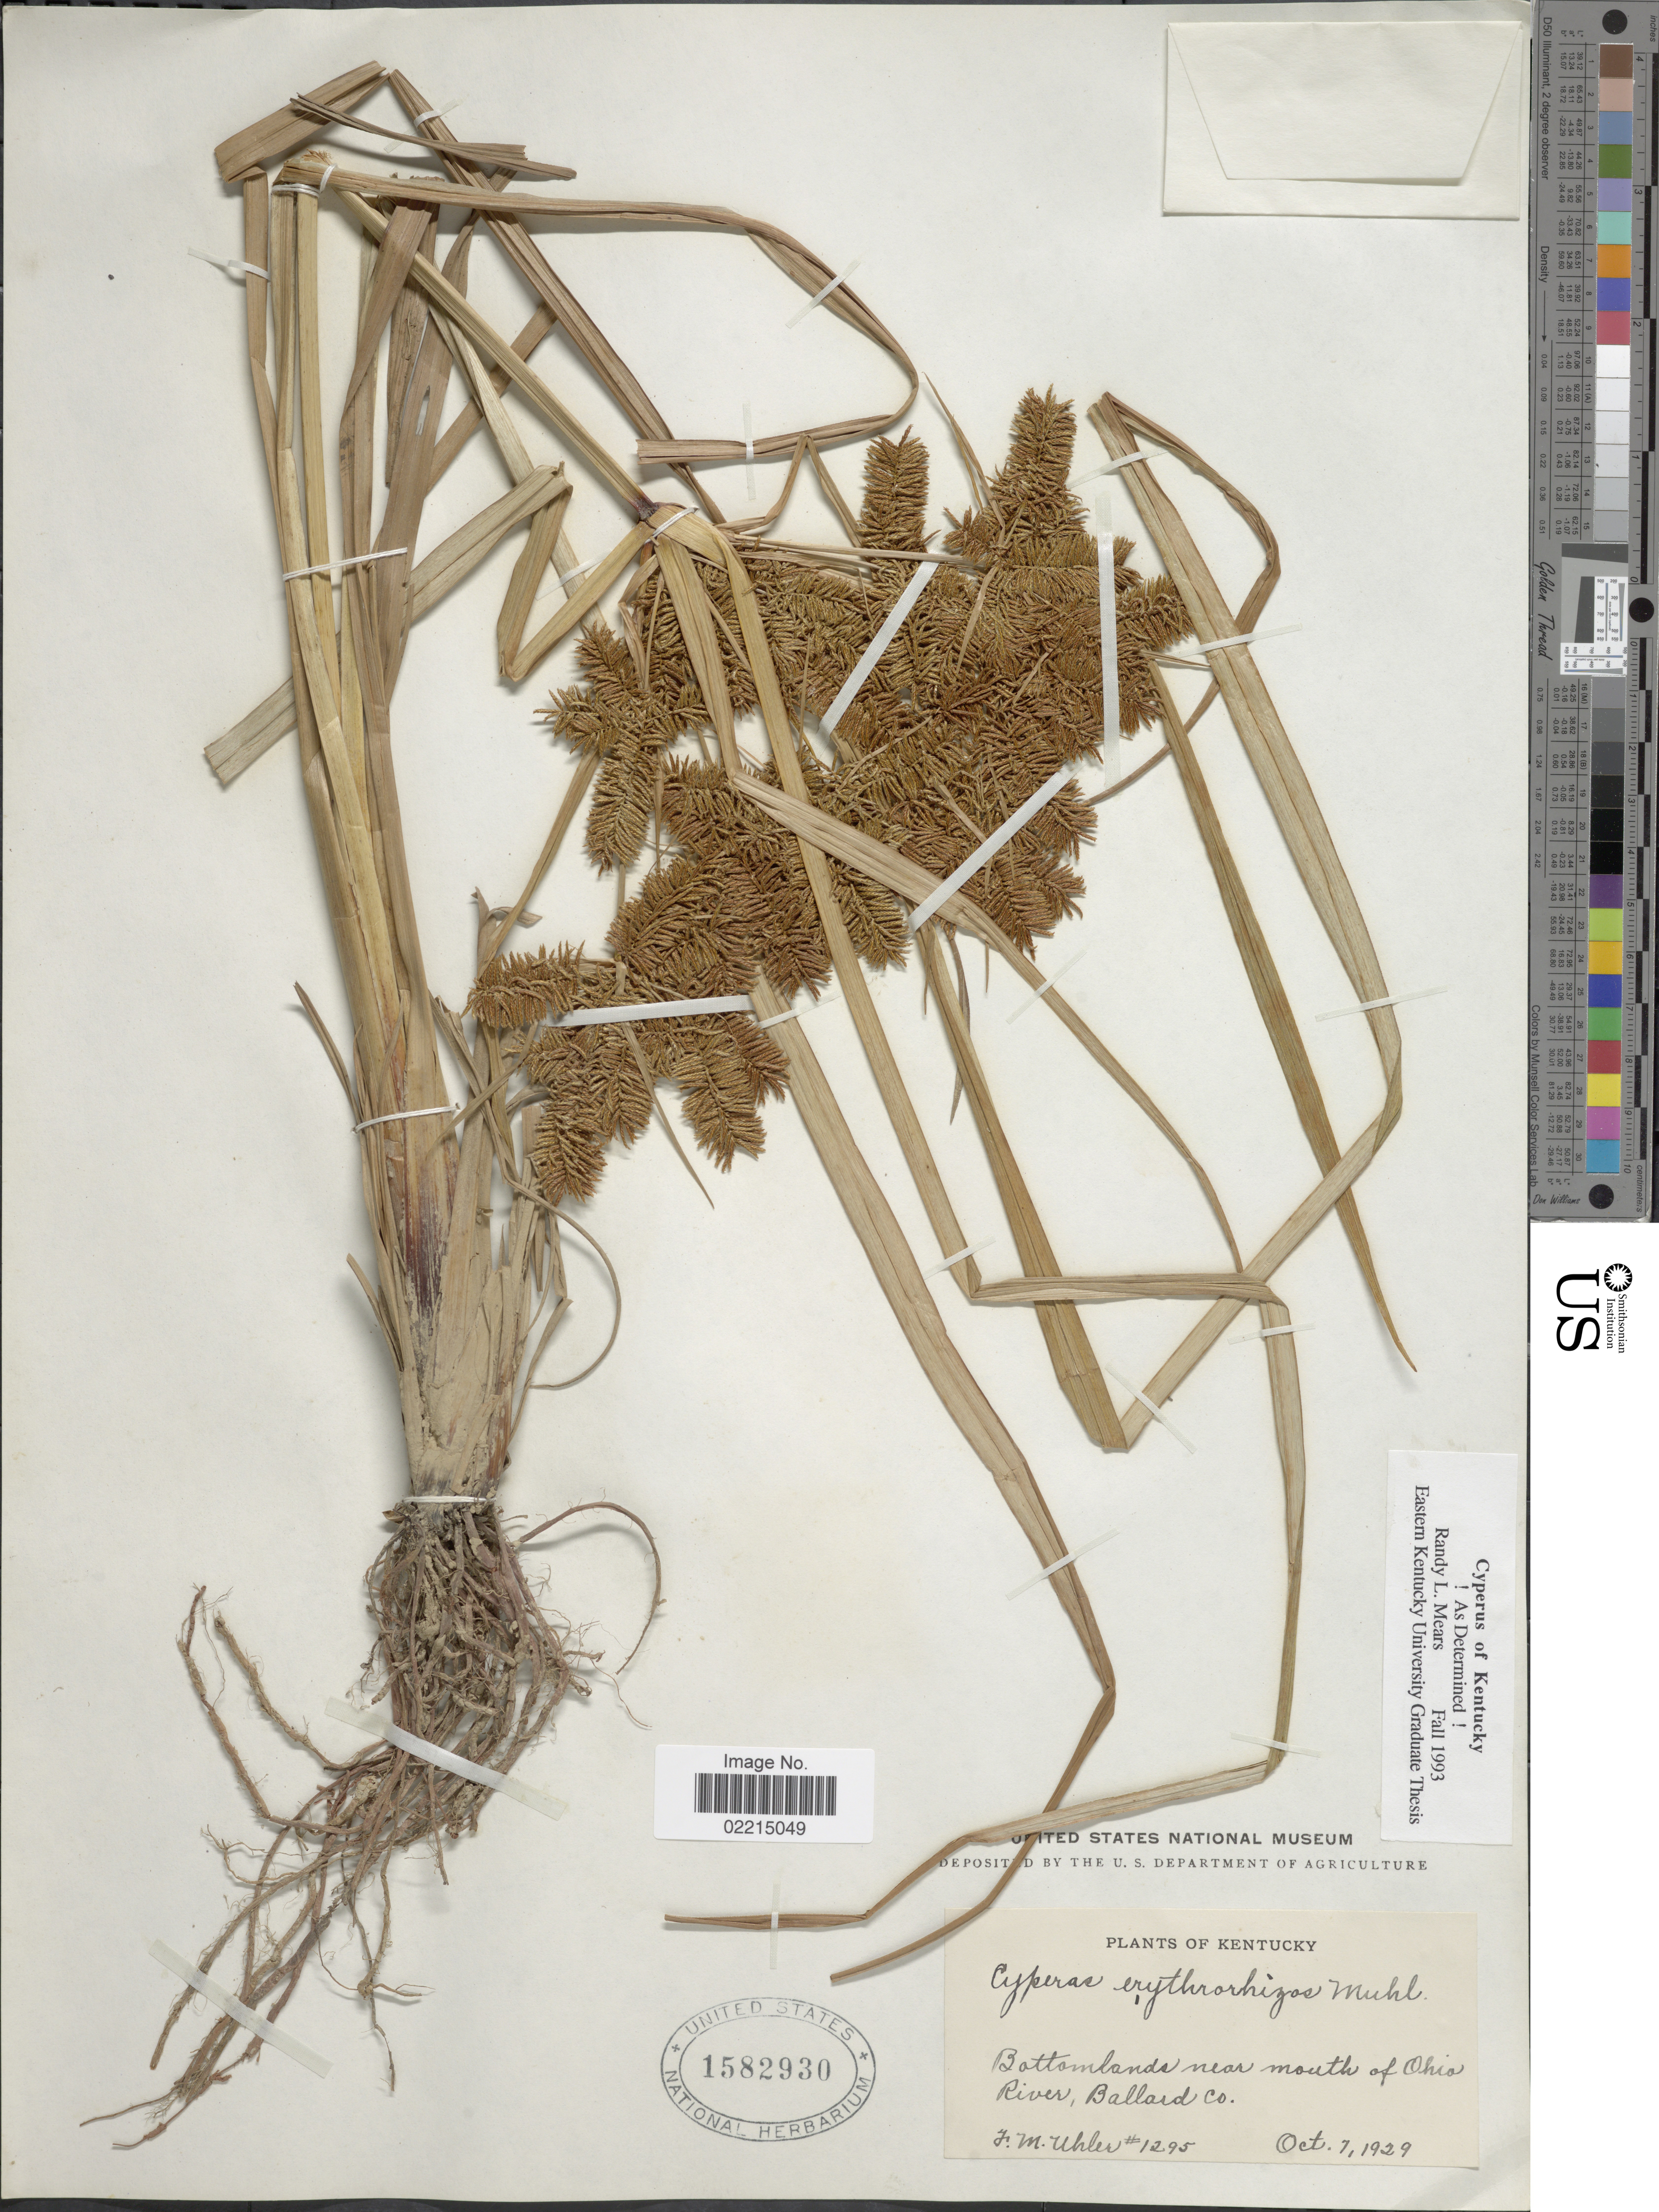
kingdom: Plantae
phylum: Tracheophyta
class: Liliopsida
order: Poales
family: Cyperaceae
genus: Cyperus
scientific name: Cyperus erythrorhizos Muhl.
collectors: F. M. Uhler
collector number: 1295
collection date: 1929-10-07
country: United States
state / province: Kentucky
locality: Bottomlands near mouth of Ohio River, Ballard Co.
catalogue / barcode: US 1582930